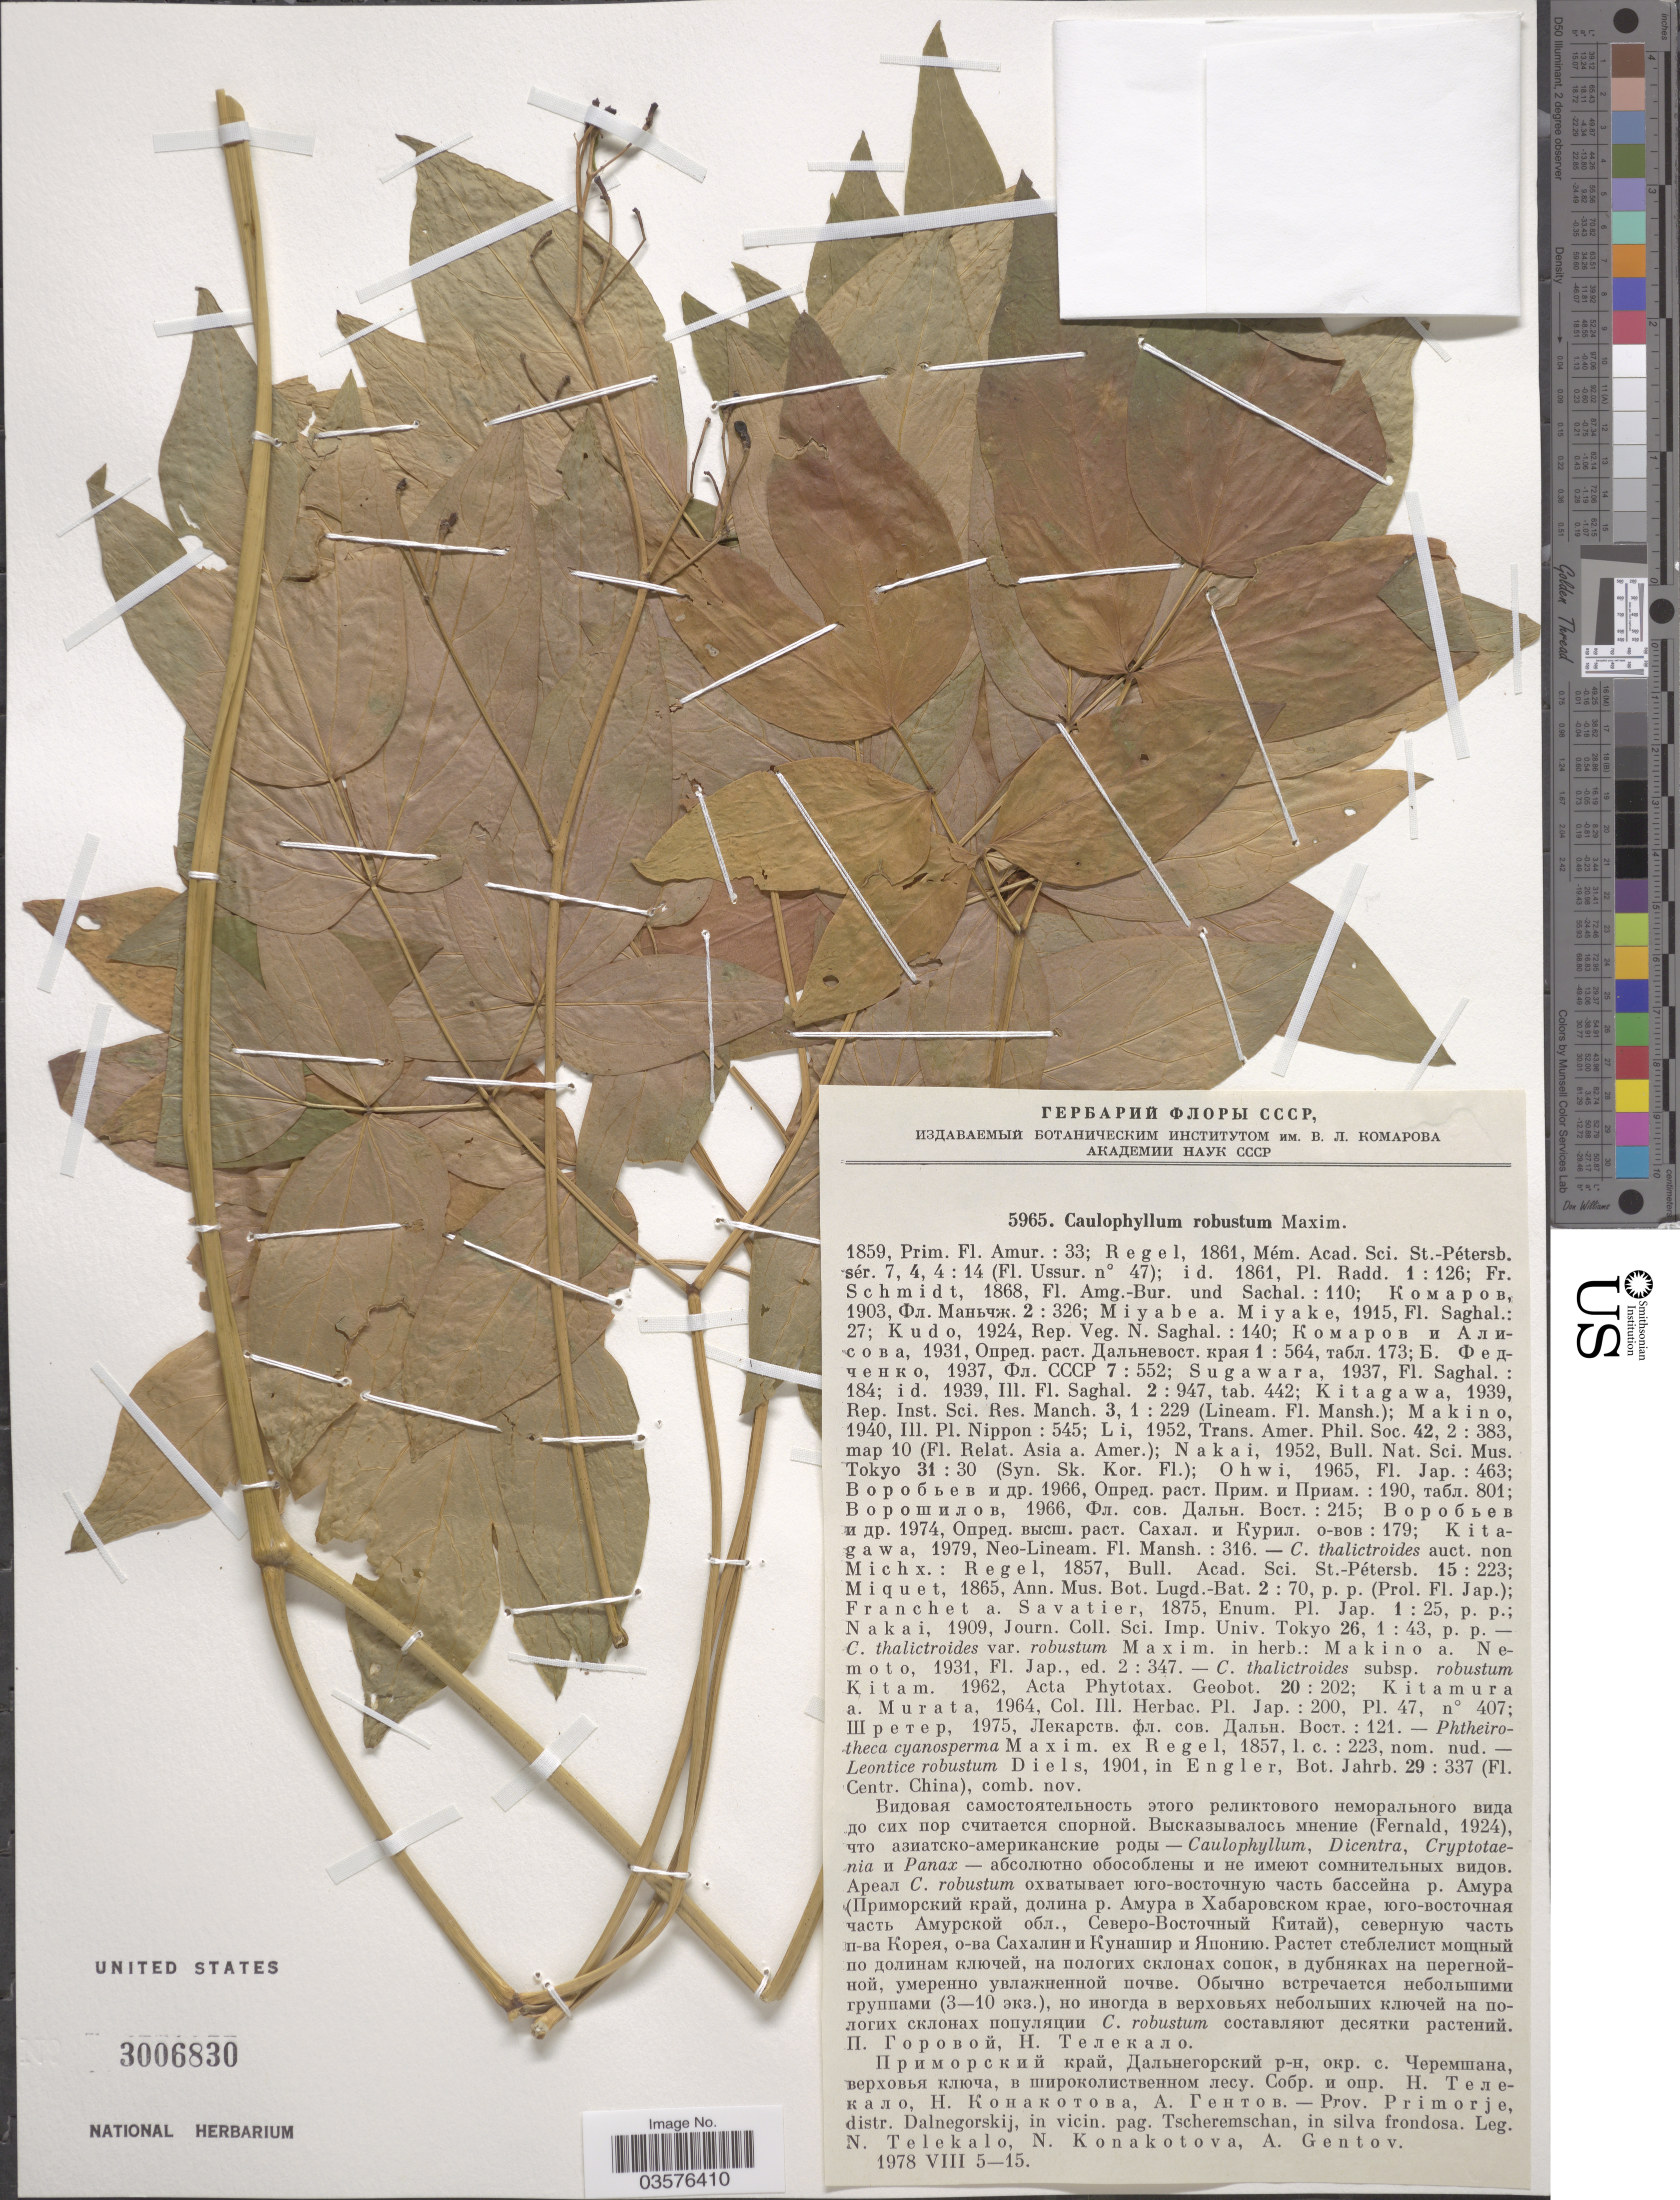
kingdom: Plantae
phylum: Tracheophyta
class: Magnoliopsida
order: Ranunculales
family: Berberidaceae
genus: Caulophyllum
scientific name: Caulophyllum robustum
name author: Michx.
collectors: N. Telekalo, N. Konakotova & A. Gentov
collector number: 5965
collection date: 1978-08-05/1978-08-15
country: Croatia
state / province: Primorje-Gorski Kotar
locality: Prov. Primorje, distr. Dalnegorskij, in vicin. pag. Tscheremschan, in silva frondosa.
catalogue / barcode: US 3006830